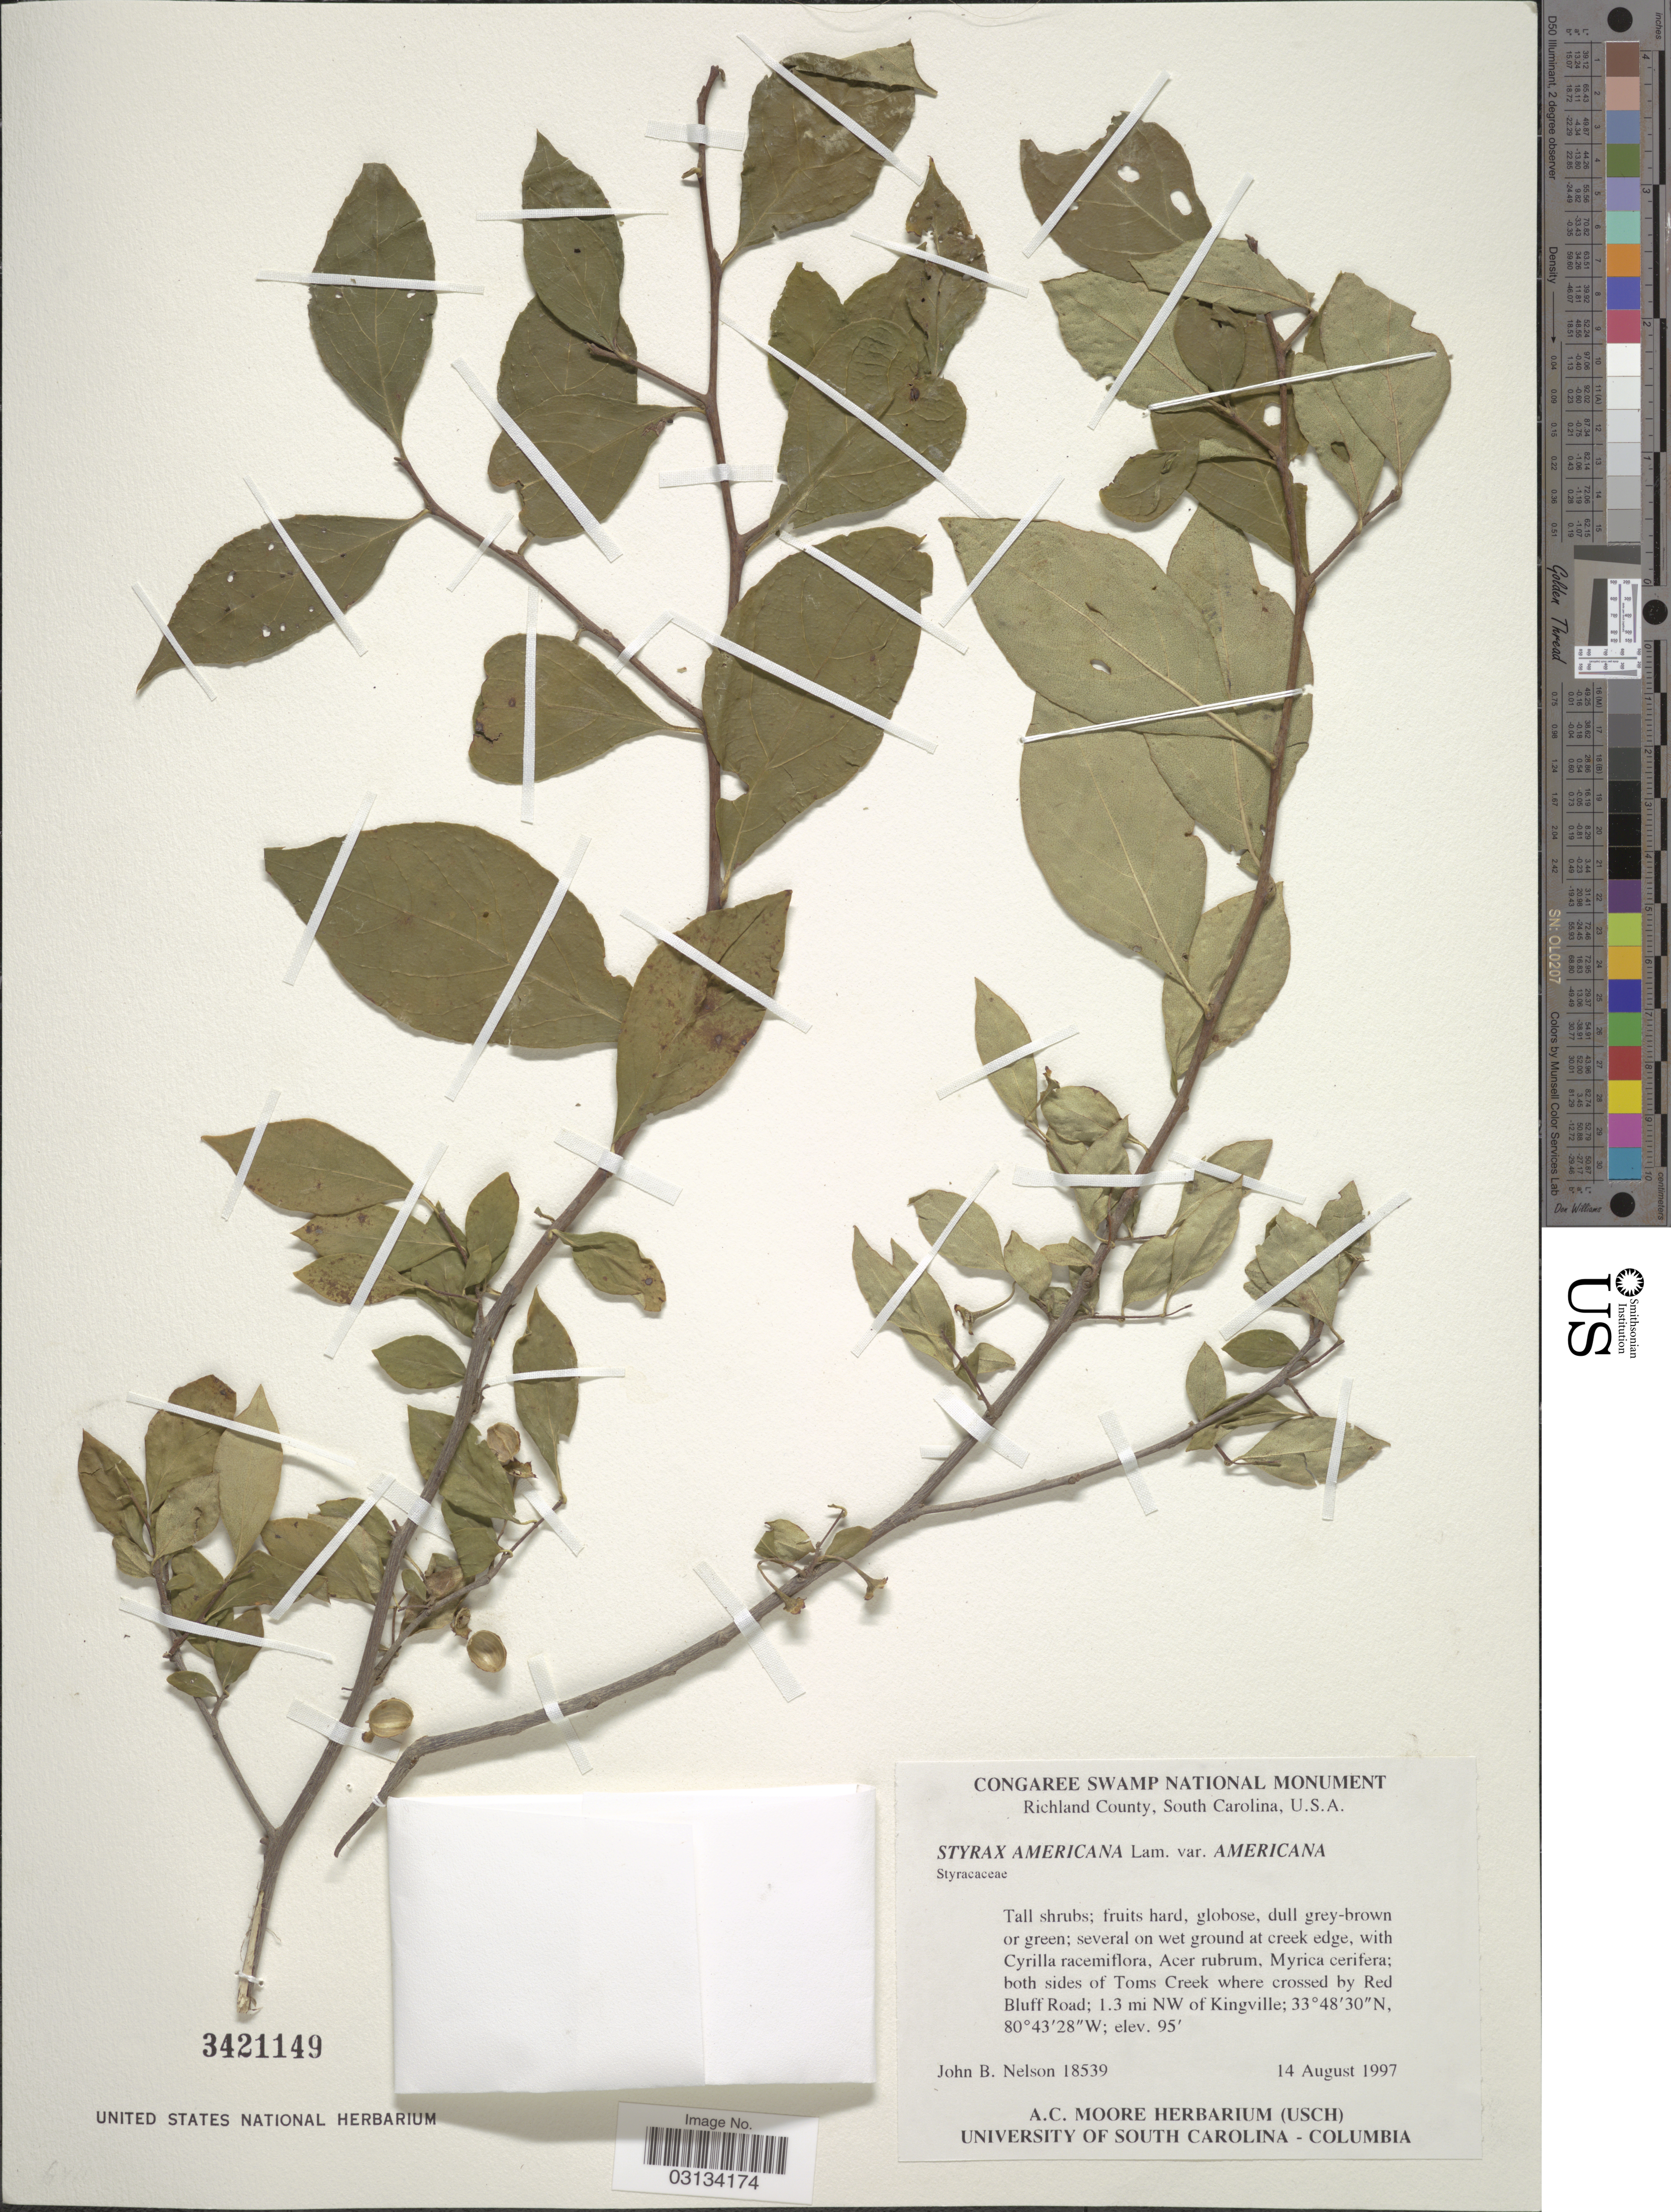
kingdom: Plantae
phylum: Tracheophyta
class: Magnoliopsida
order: Ericales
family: Styracaceae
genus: Styrax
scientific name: Styrax americanus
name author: Lam.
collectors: J. Nelson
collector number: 18539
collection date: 1997-08-14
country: United States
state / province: South Carolina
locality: Richland County, U.S.A. Both sides of Toms Creek where crossed by Red Bluff Road; 1.3 mi NW of Kingville.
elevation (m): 29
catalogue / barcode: US 3421149